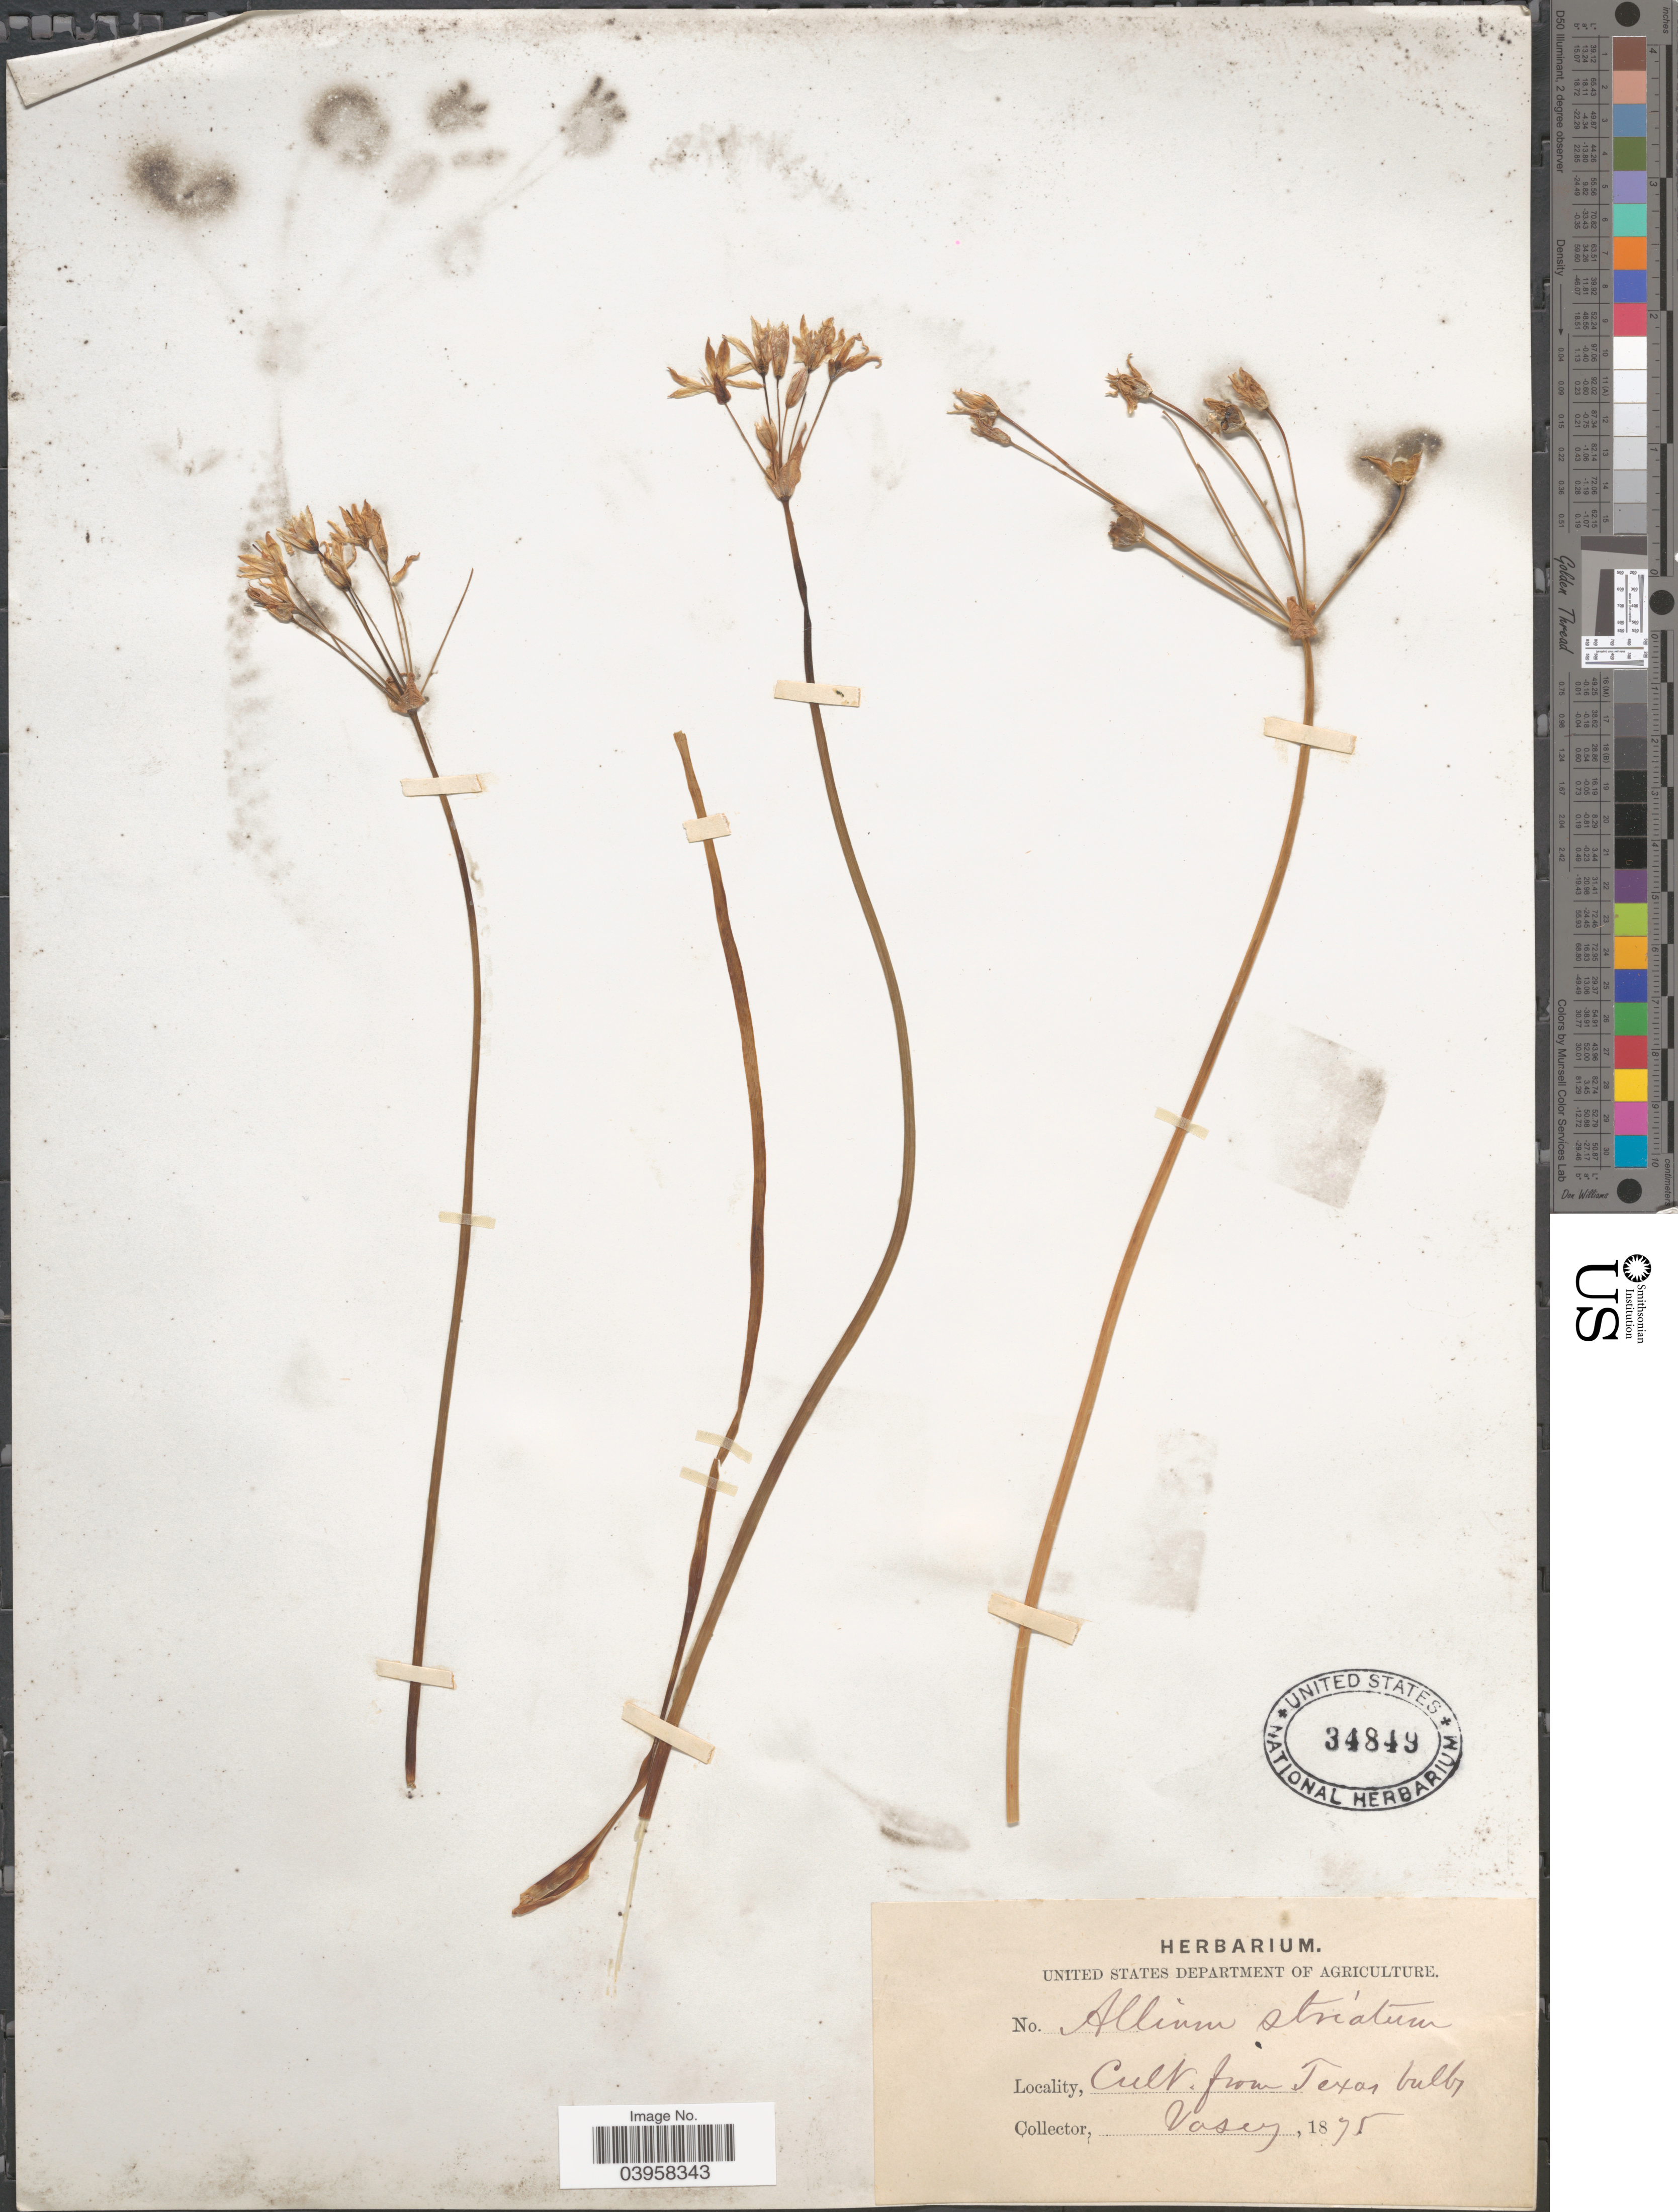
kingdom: Plantae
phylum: Tracheophyta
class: Liliopsida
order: Asparagales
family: Amaryllidaceae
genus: Nothoscordum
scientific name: Nothoscordum bivalve var. bivalve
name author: (L.) Britton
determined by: Strong, Mark T., (BOT), Smithsonian Institution - National Museum of Natural History (UNITED STATES)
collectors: Vasey, --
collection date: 1875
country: United States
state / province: Texas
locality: From Texas bulb.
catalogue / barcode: US 34849